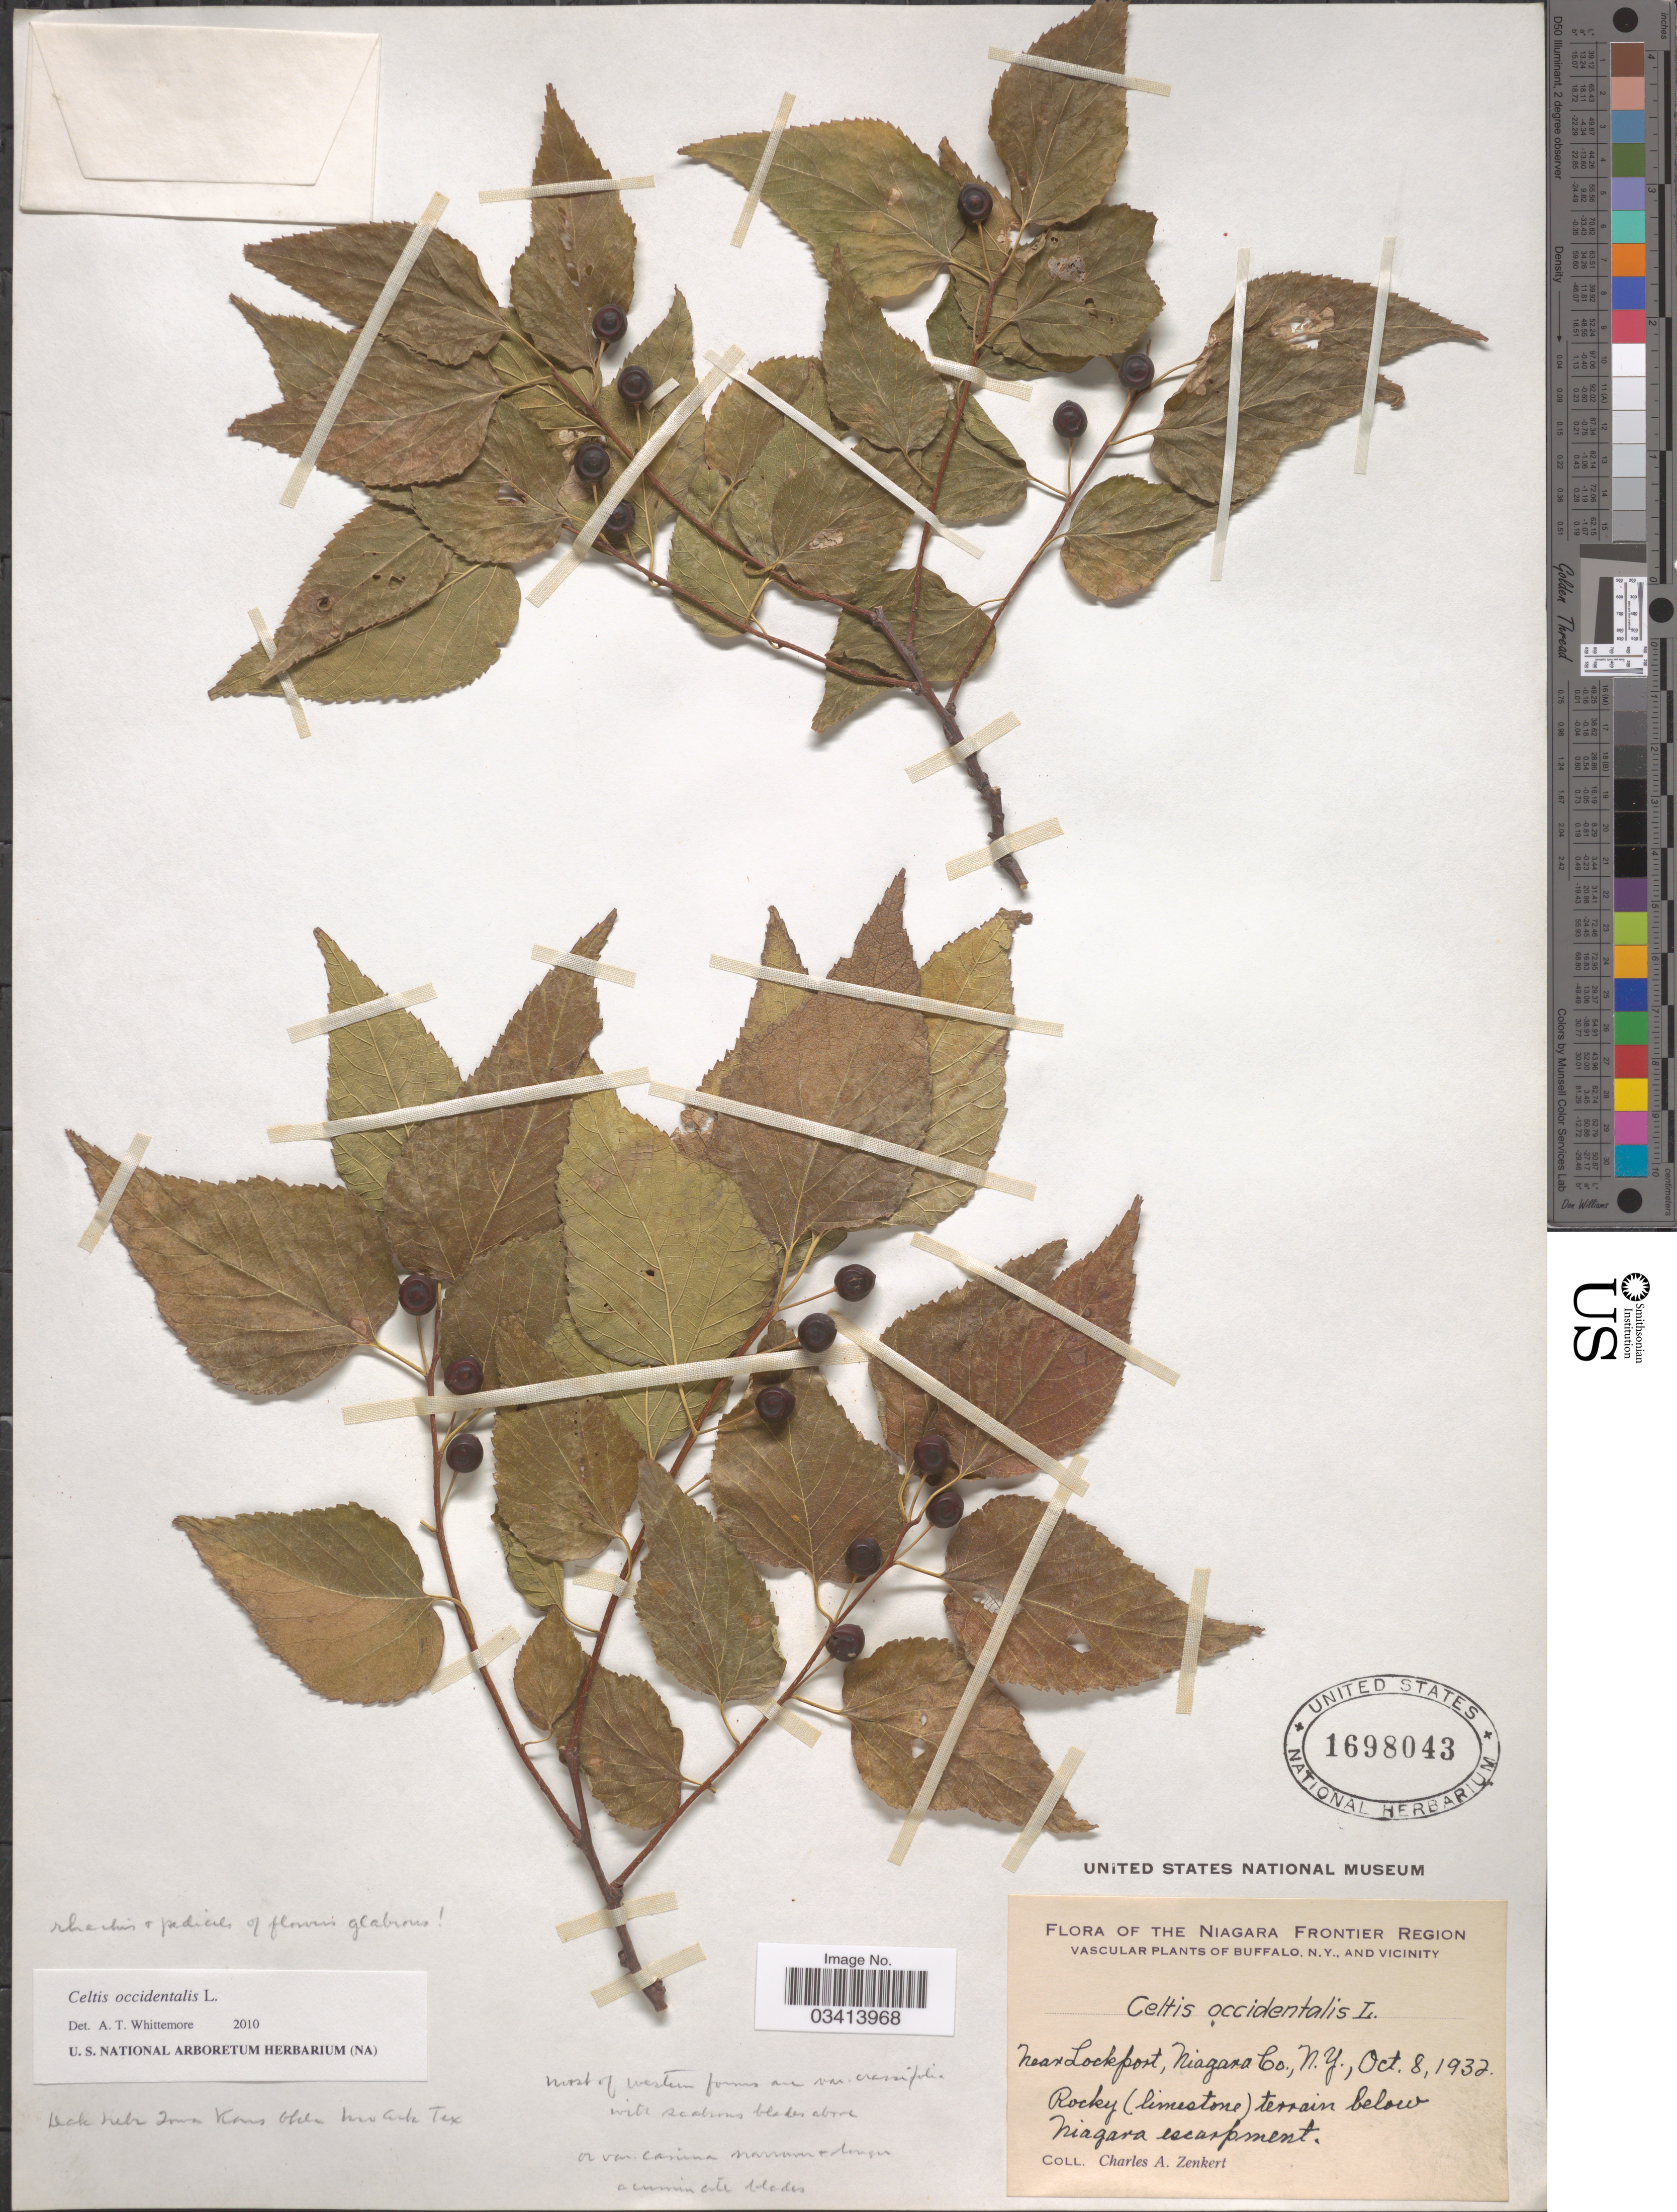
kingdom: Plantae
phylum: Tracheophyta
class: Magnoliopsida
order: Rosales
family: Cannabaceae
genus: Celtis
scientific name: Celtis occidentalis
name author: L.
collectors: C. Zenkert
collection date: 1932-10-08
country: United States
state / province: New York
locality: The Niagara Frontier Region. Buffalo, and Vicinity. Near Lockport, Niagara Co. Terrain below Niagara escarpement.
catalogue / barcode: US 1698043